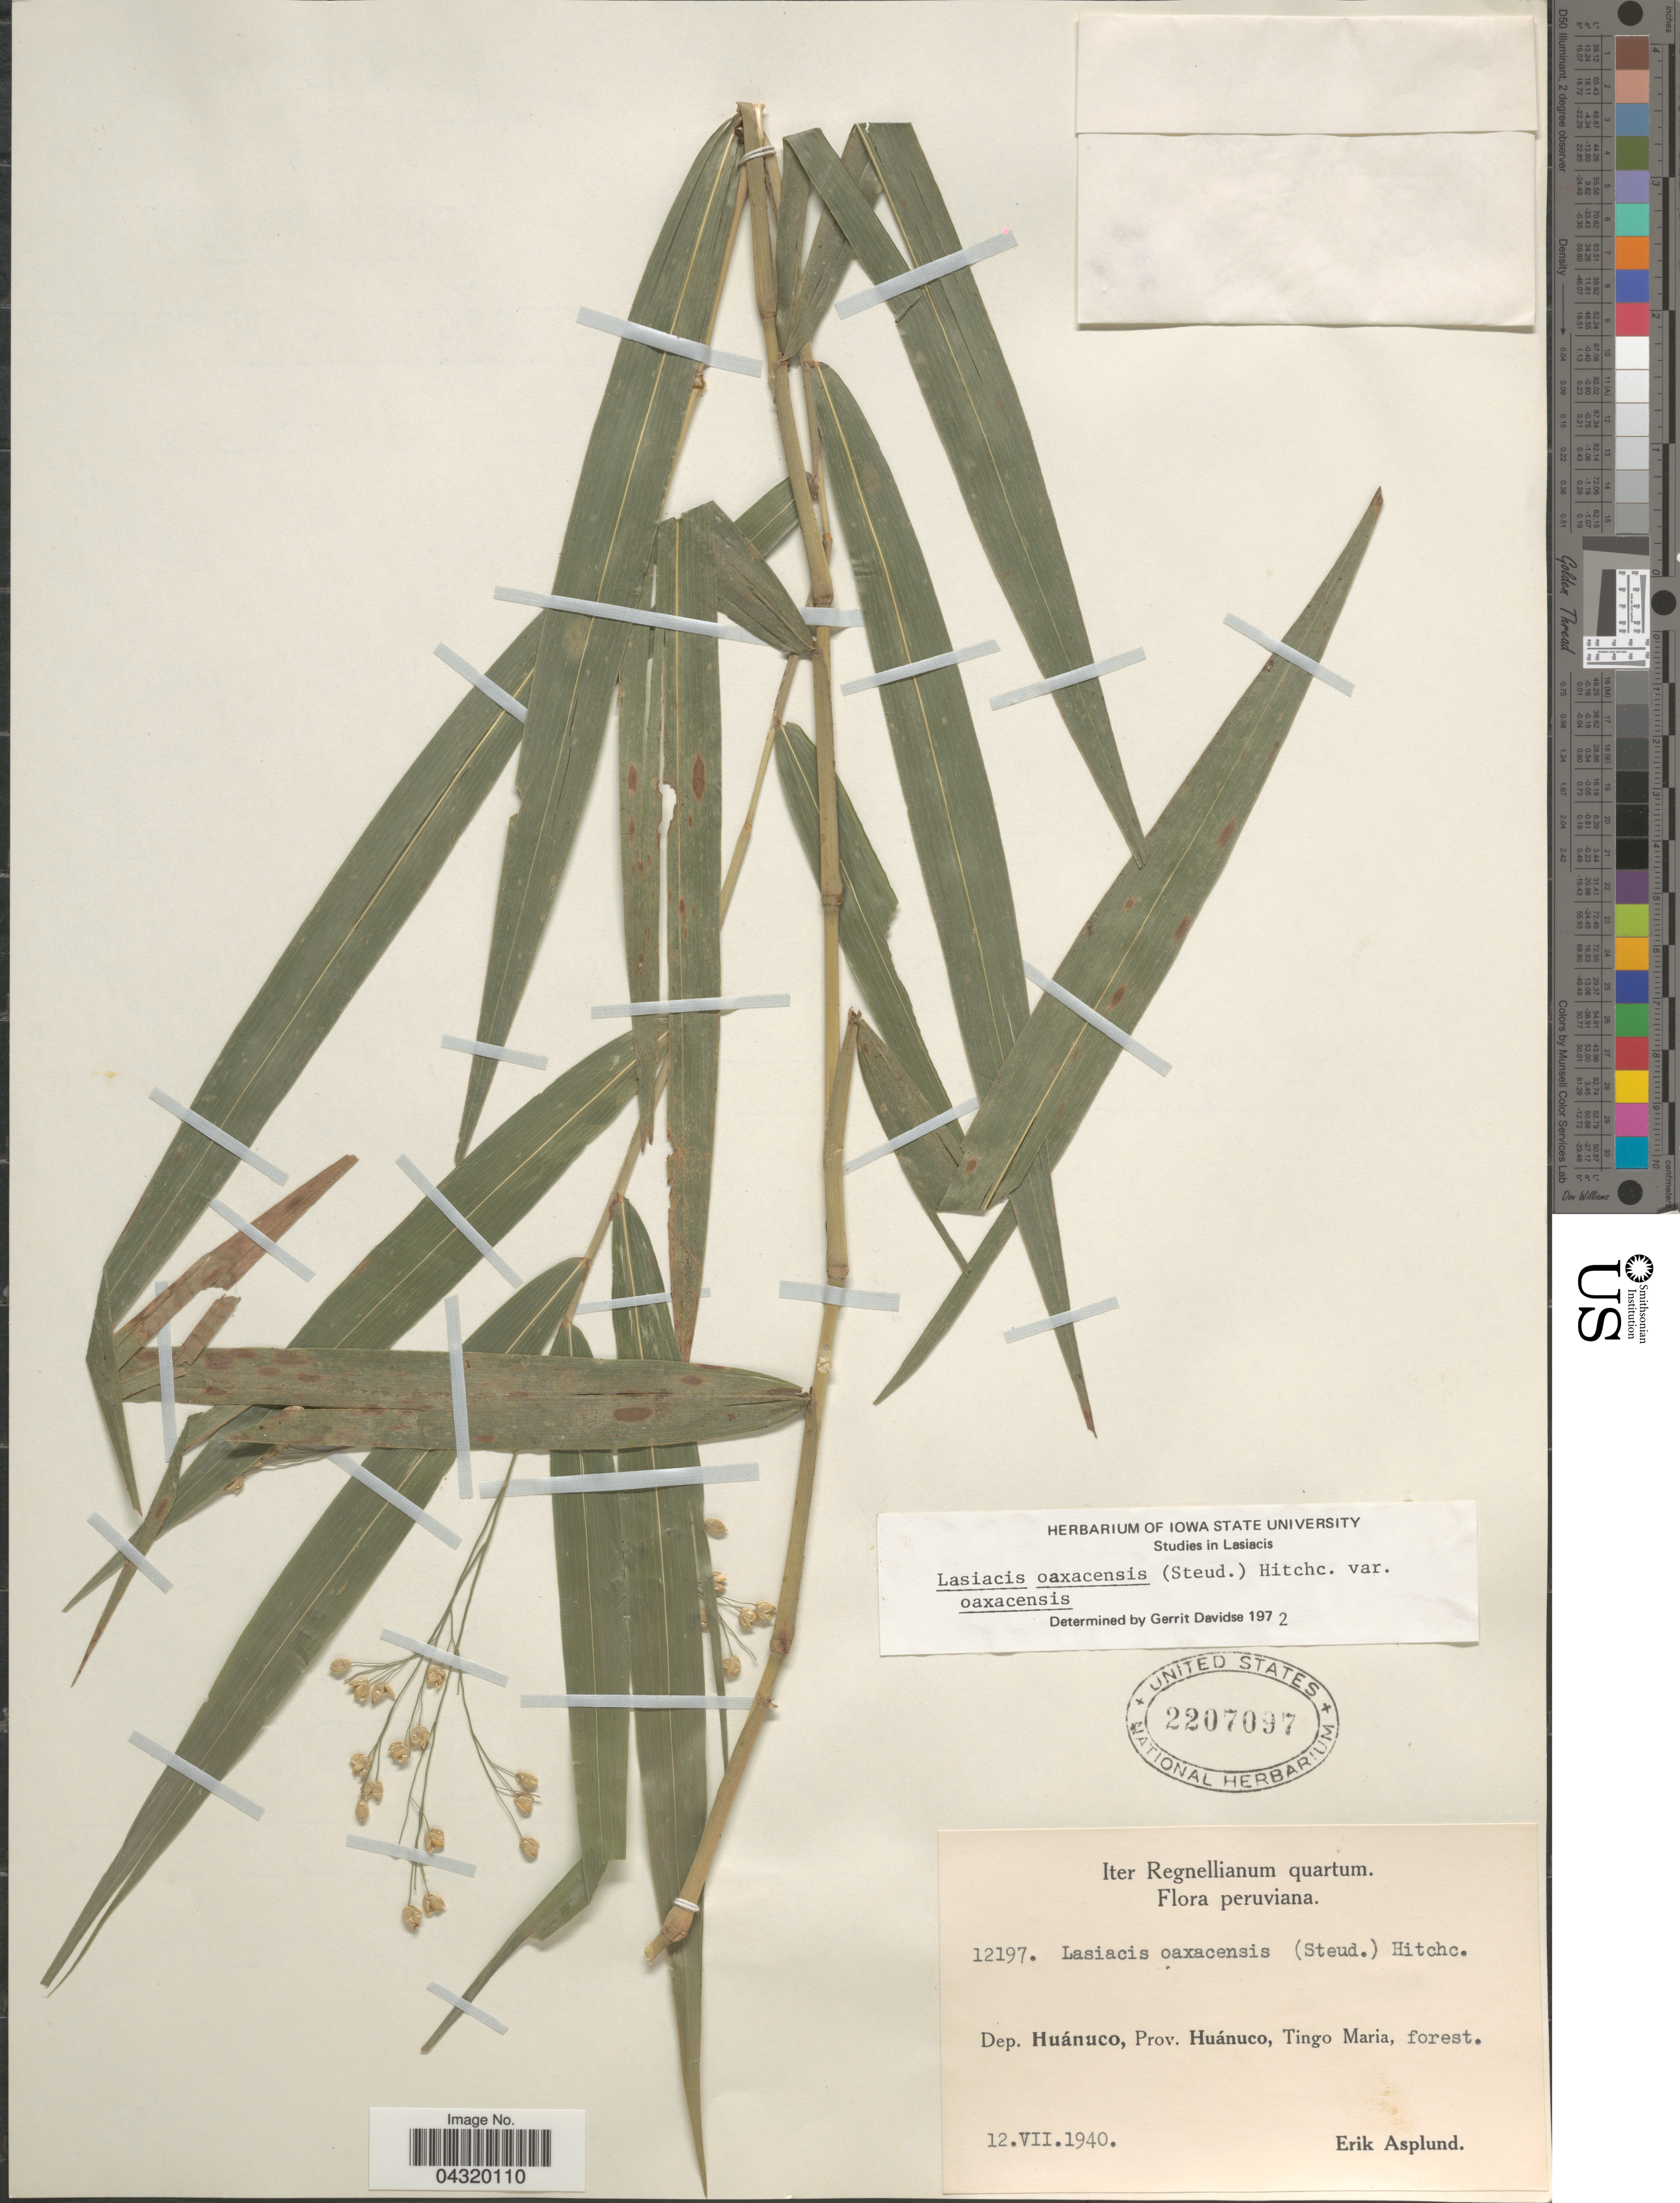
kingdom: Plantae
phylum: Tracheophyta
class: Liliopsida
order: Poales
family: Poaceae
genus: Lasiacis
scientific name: Lasiacis oaxacensis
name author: (Steud.) Hitchc.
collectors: E. Asplund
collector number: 12197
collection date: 1940-07-12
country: Peru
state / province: Huánuco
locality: Iter Regnellianum quartum. Peruviana. Dep. Huánuco, Tingo Maria.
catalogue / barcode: US 2207097